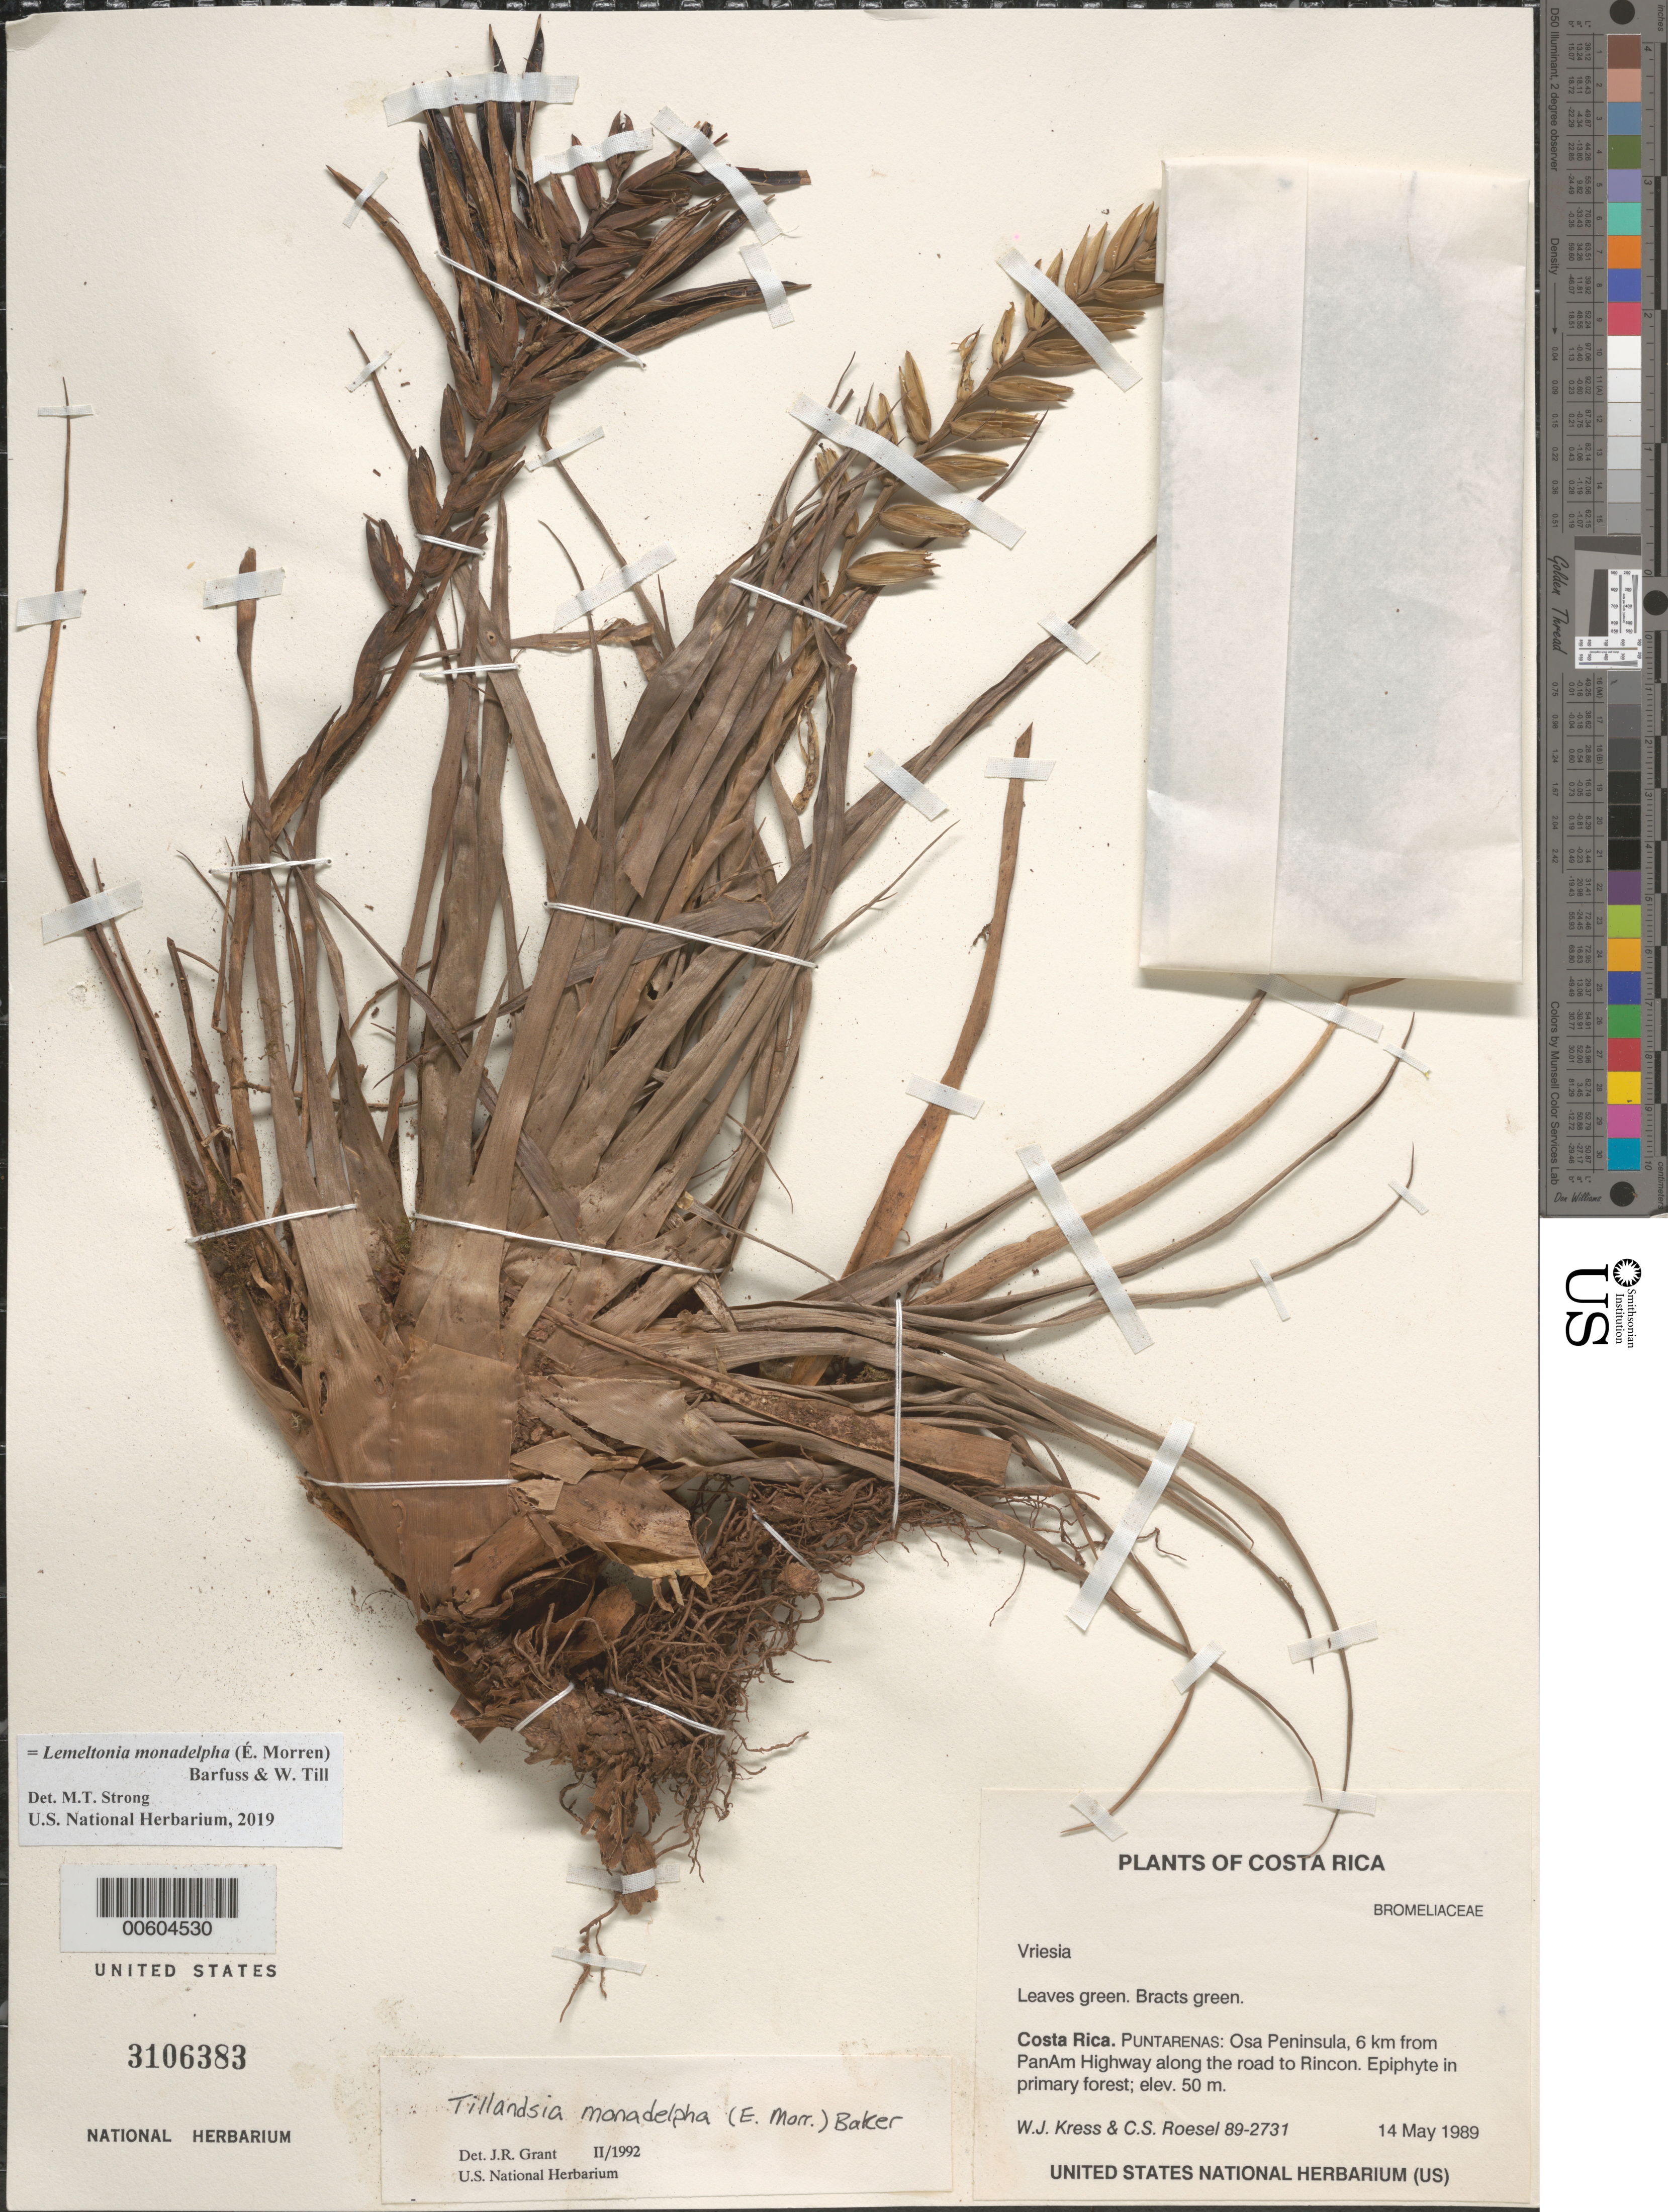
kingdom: Plantae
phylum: Tracheophyta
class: Liliopsida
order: Poales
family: Bromeliaceae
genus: Lemeltonia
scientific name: Lemeltonia monadelpha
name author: (É. Morren) Barfuss & W. Till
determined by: Strong, M. T., (US), Smithsonian Institution - National Museum of Natural History (UNITED STATES)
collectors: W. J. Kress & C. S. Roesel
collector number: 89-2731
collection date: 1989-05-14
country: Costa Rica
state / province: Puntarenas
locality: Osa Peninsula, 6 km from the Pan Am Highway along the road to Rincon. Epiphyte in primary forest.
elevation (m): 50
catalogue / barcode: US 3106383